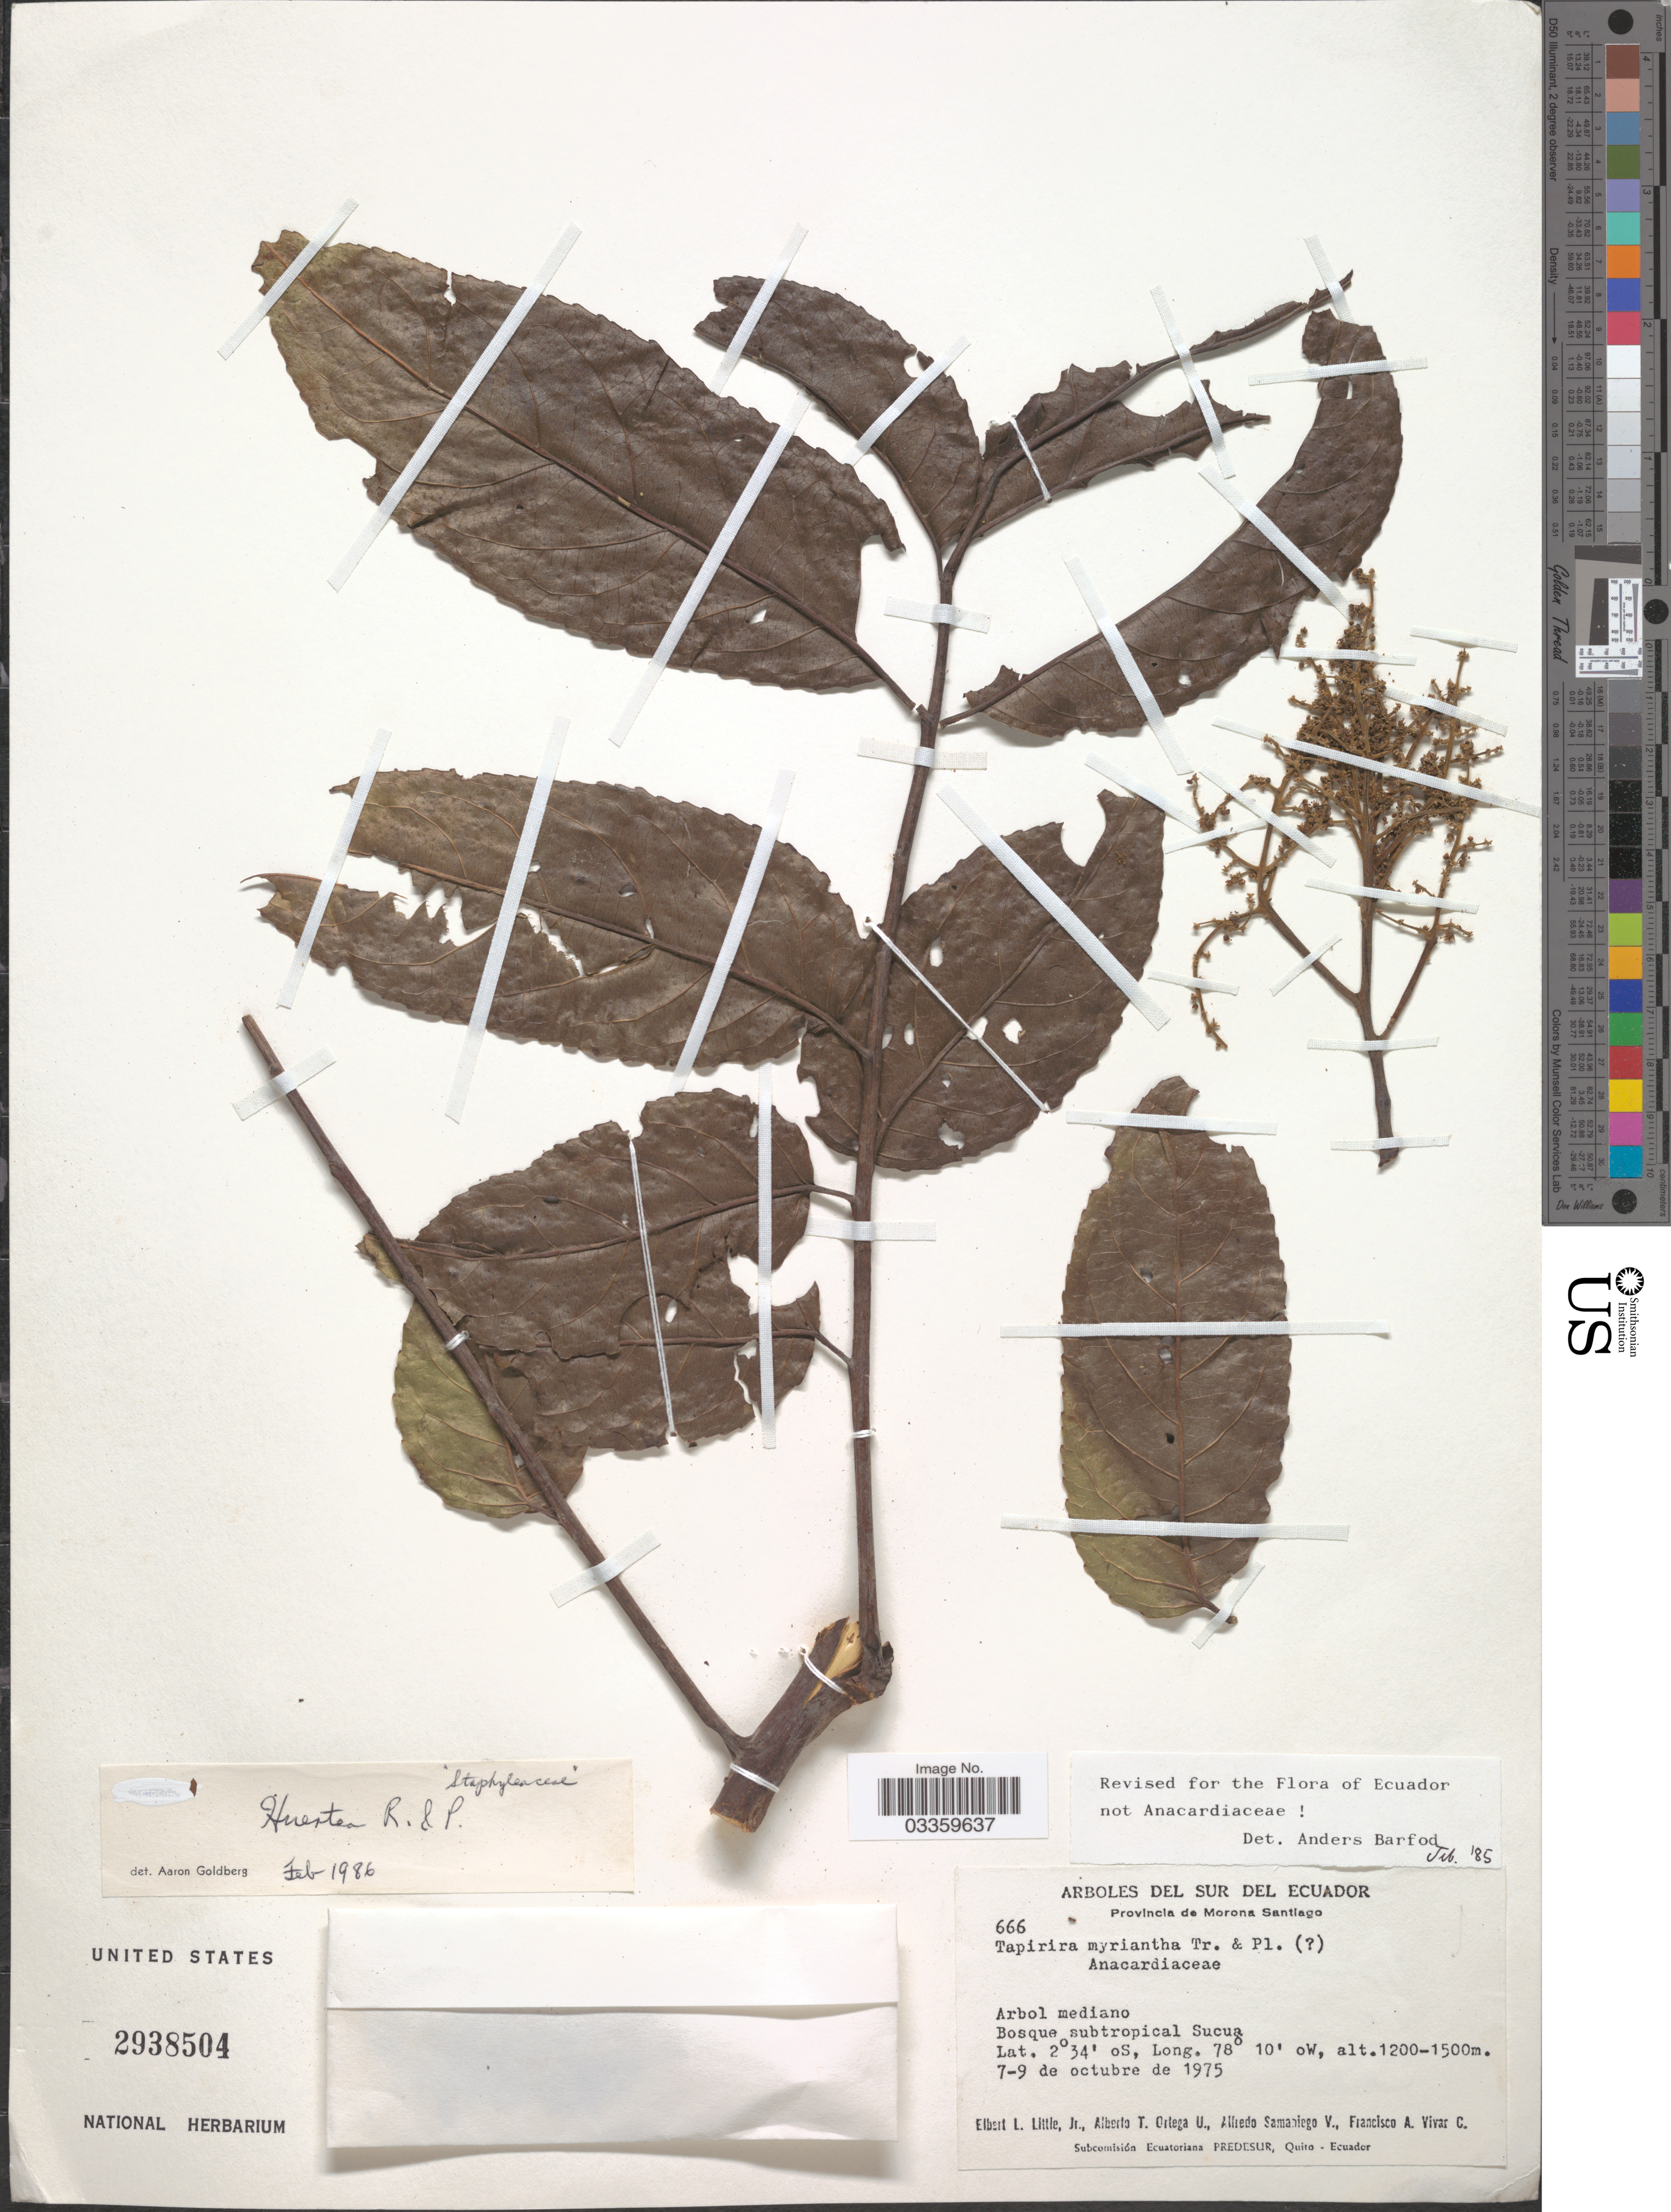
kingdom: Plantae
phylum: Tracheophyta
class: Magnoliopsida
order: Huerteales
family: Tapisciaceae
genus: Huertea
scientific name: Huertea sp.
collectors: E. L. Little, A. T. Ortega U., A. V. Samaniego & F. A. Vivar C.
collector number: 666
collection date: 1975-10-07/1975-10-09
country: Ecuador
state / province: Morona-Santiago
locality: Arboles del sur del Ecuador, Bosque subtropical Sucua.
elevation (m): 1200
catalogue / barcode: US 2938504